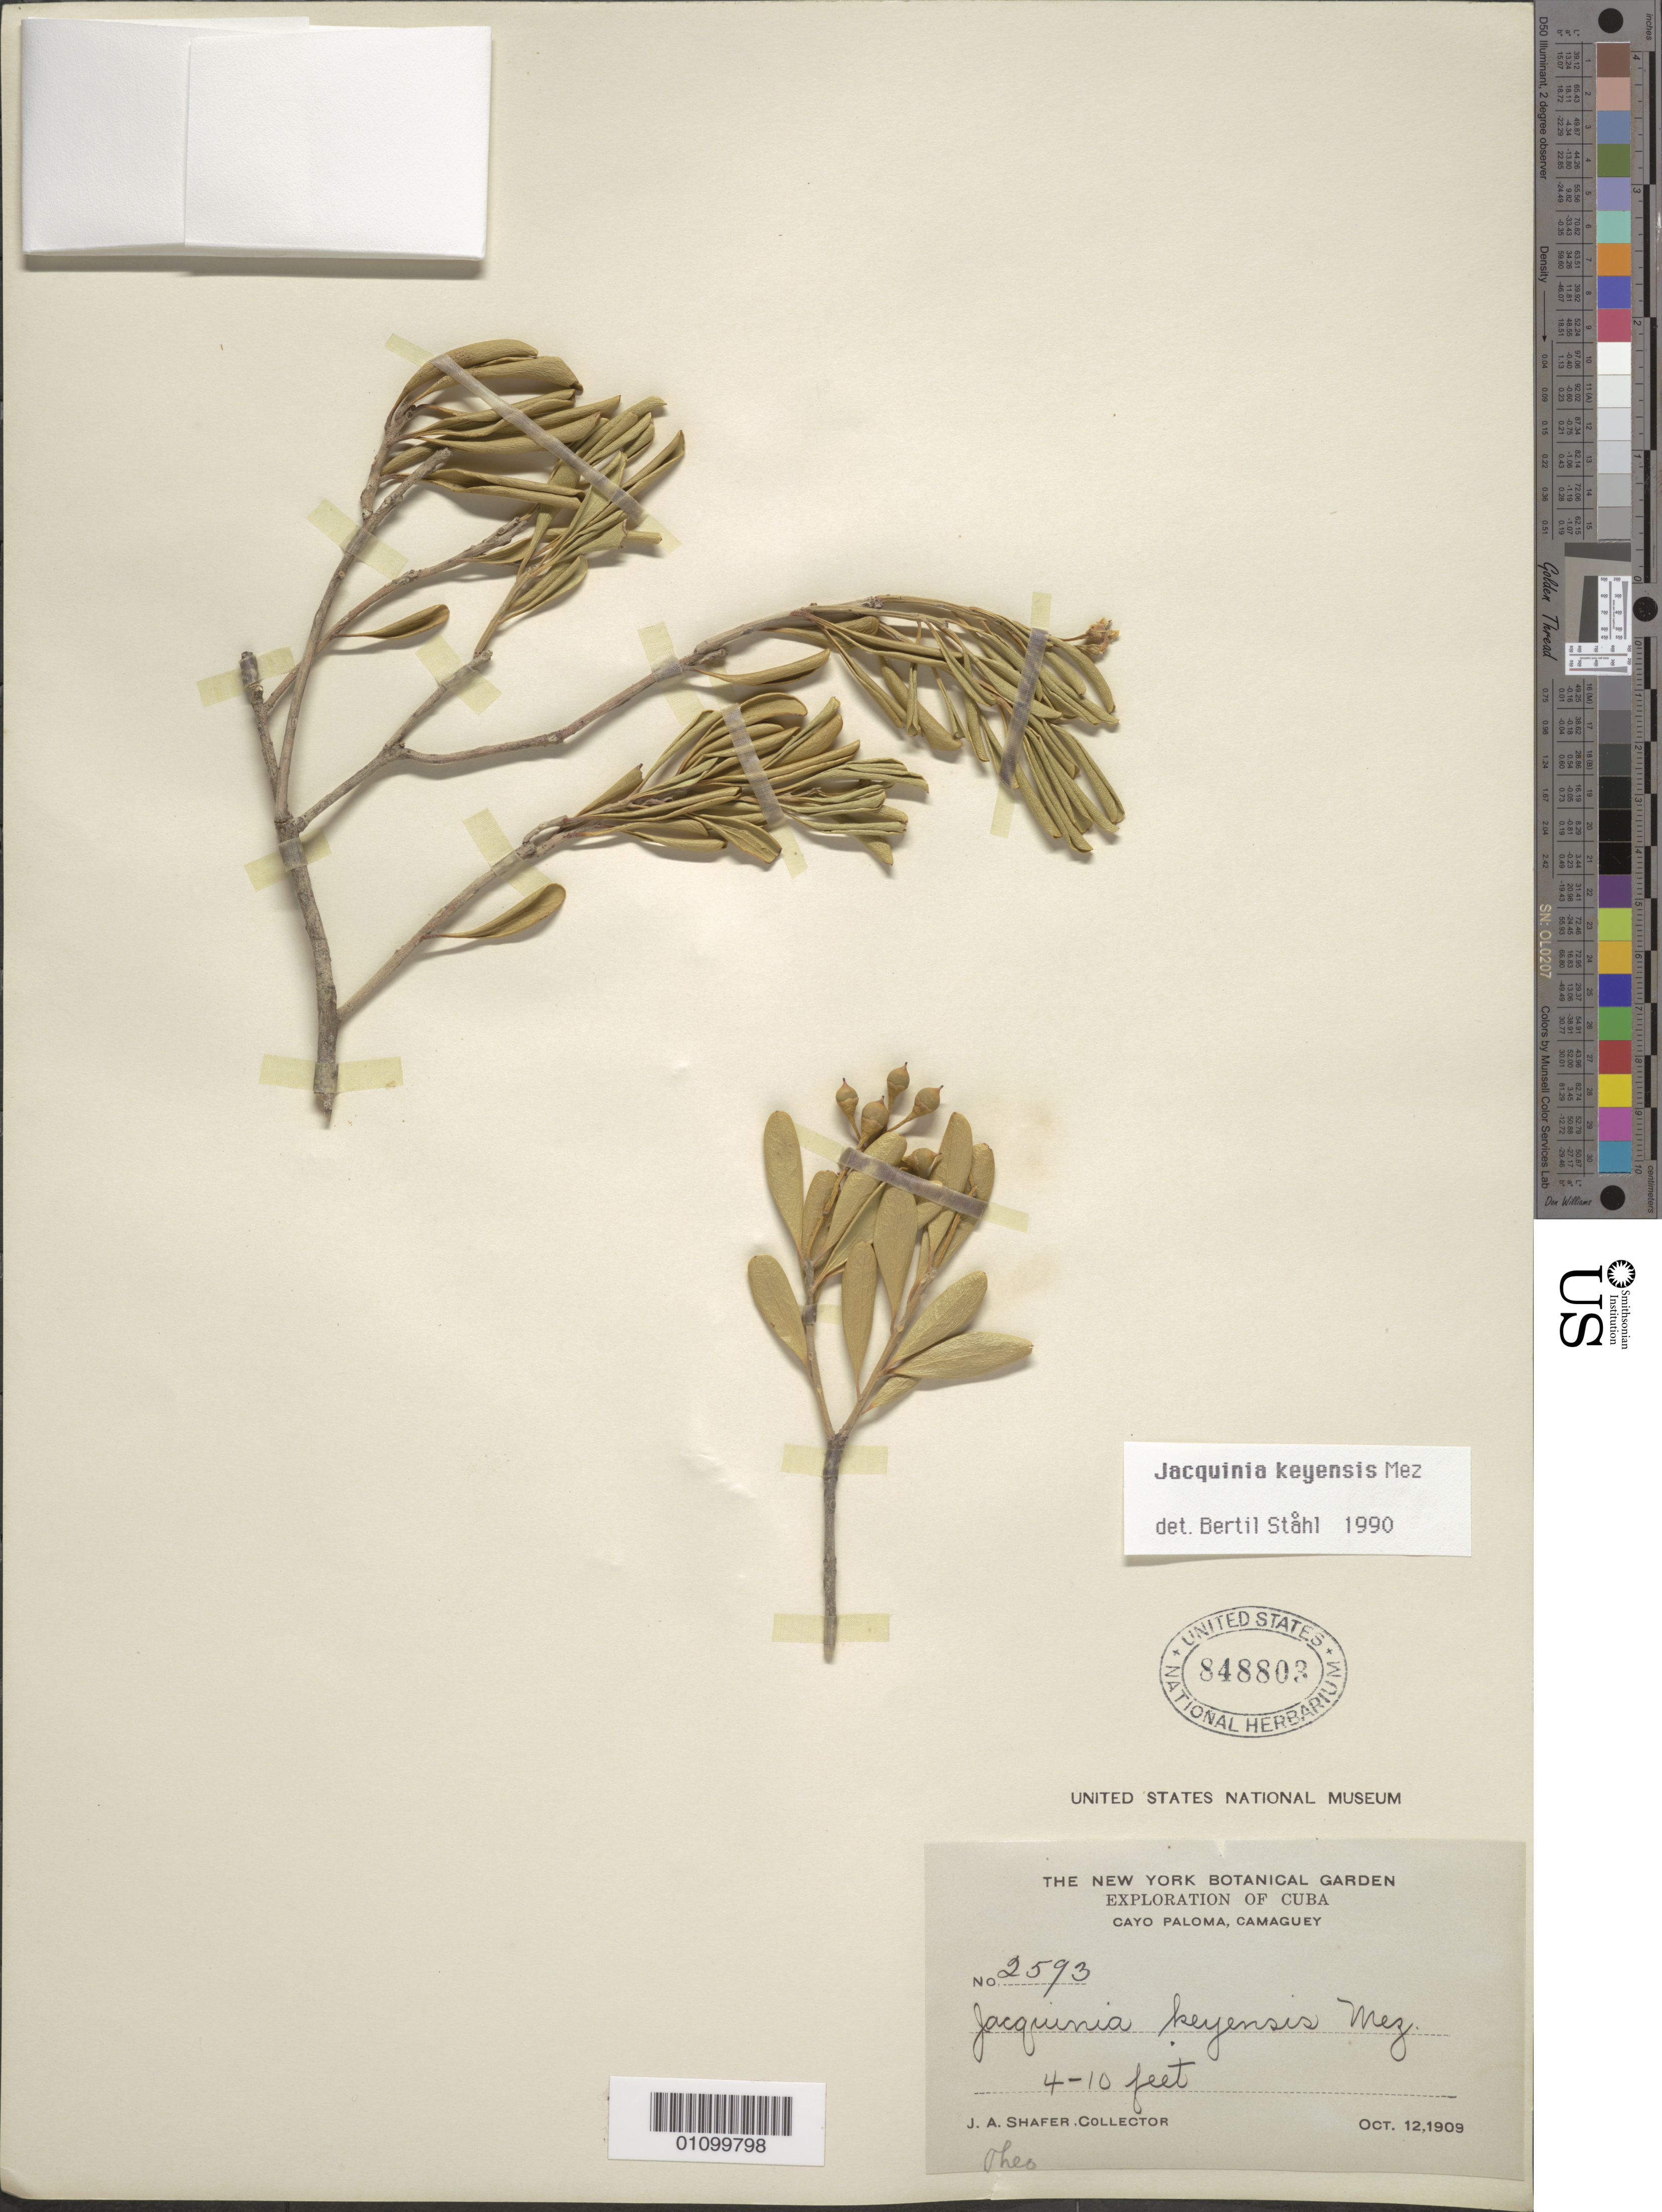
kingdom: Plantae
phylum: Tracheophyta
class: Magnoliopsida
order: Ericales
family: Primulaceae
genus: Jacquinia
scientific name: Jacquinia keyensis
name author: Mez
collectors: J. A. Shafer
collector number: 2593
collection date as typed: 12 Oct 1909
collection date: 1909-10-12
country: Cuba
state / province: Camagüey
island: Cuba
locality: Cayo Paloma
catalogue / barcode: US 848803